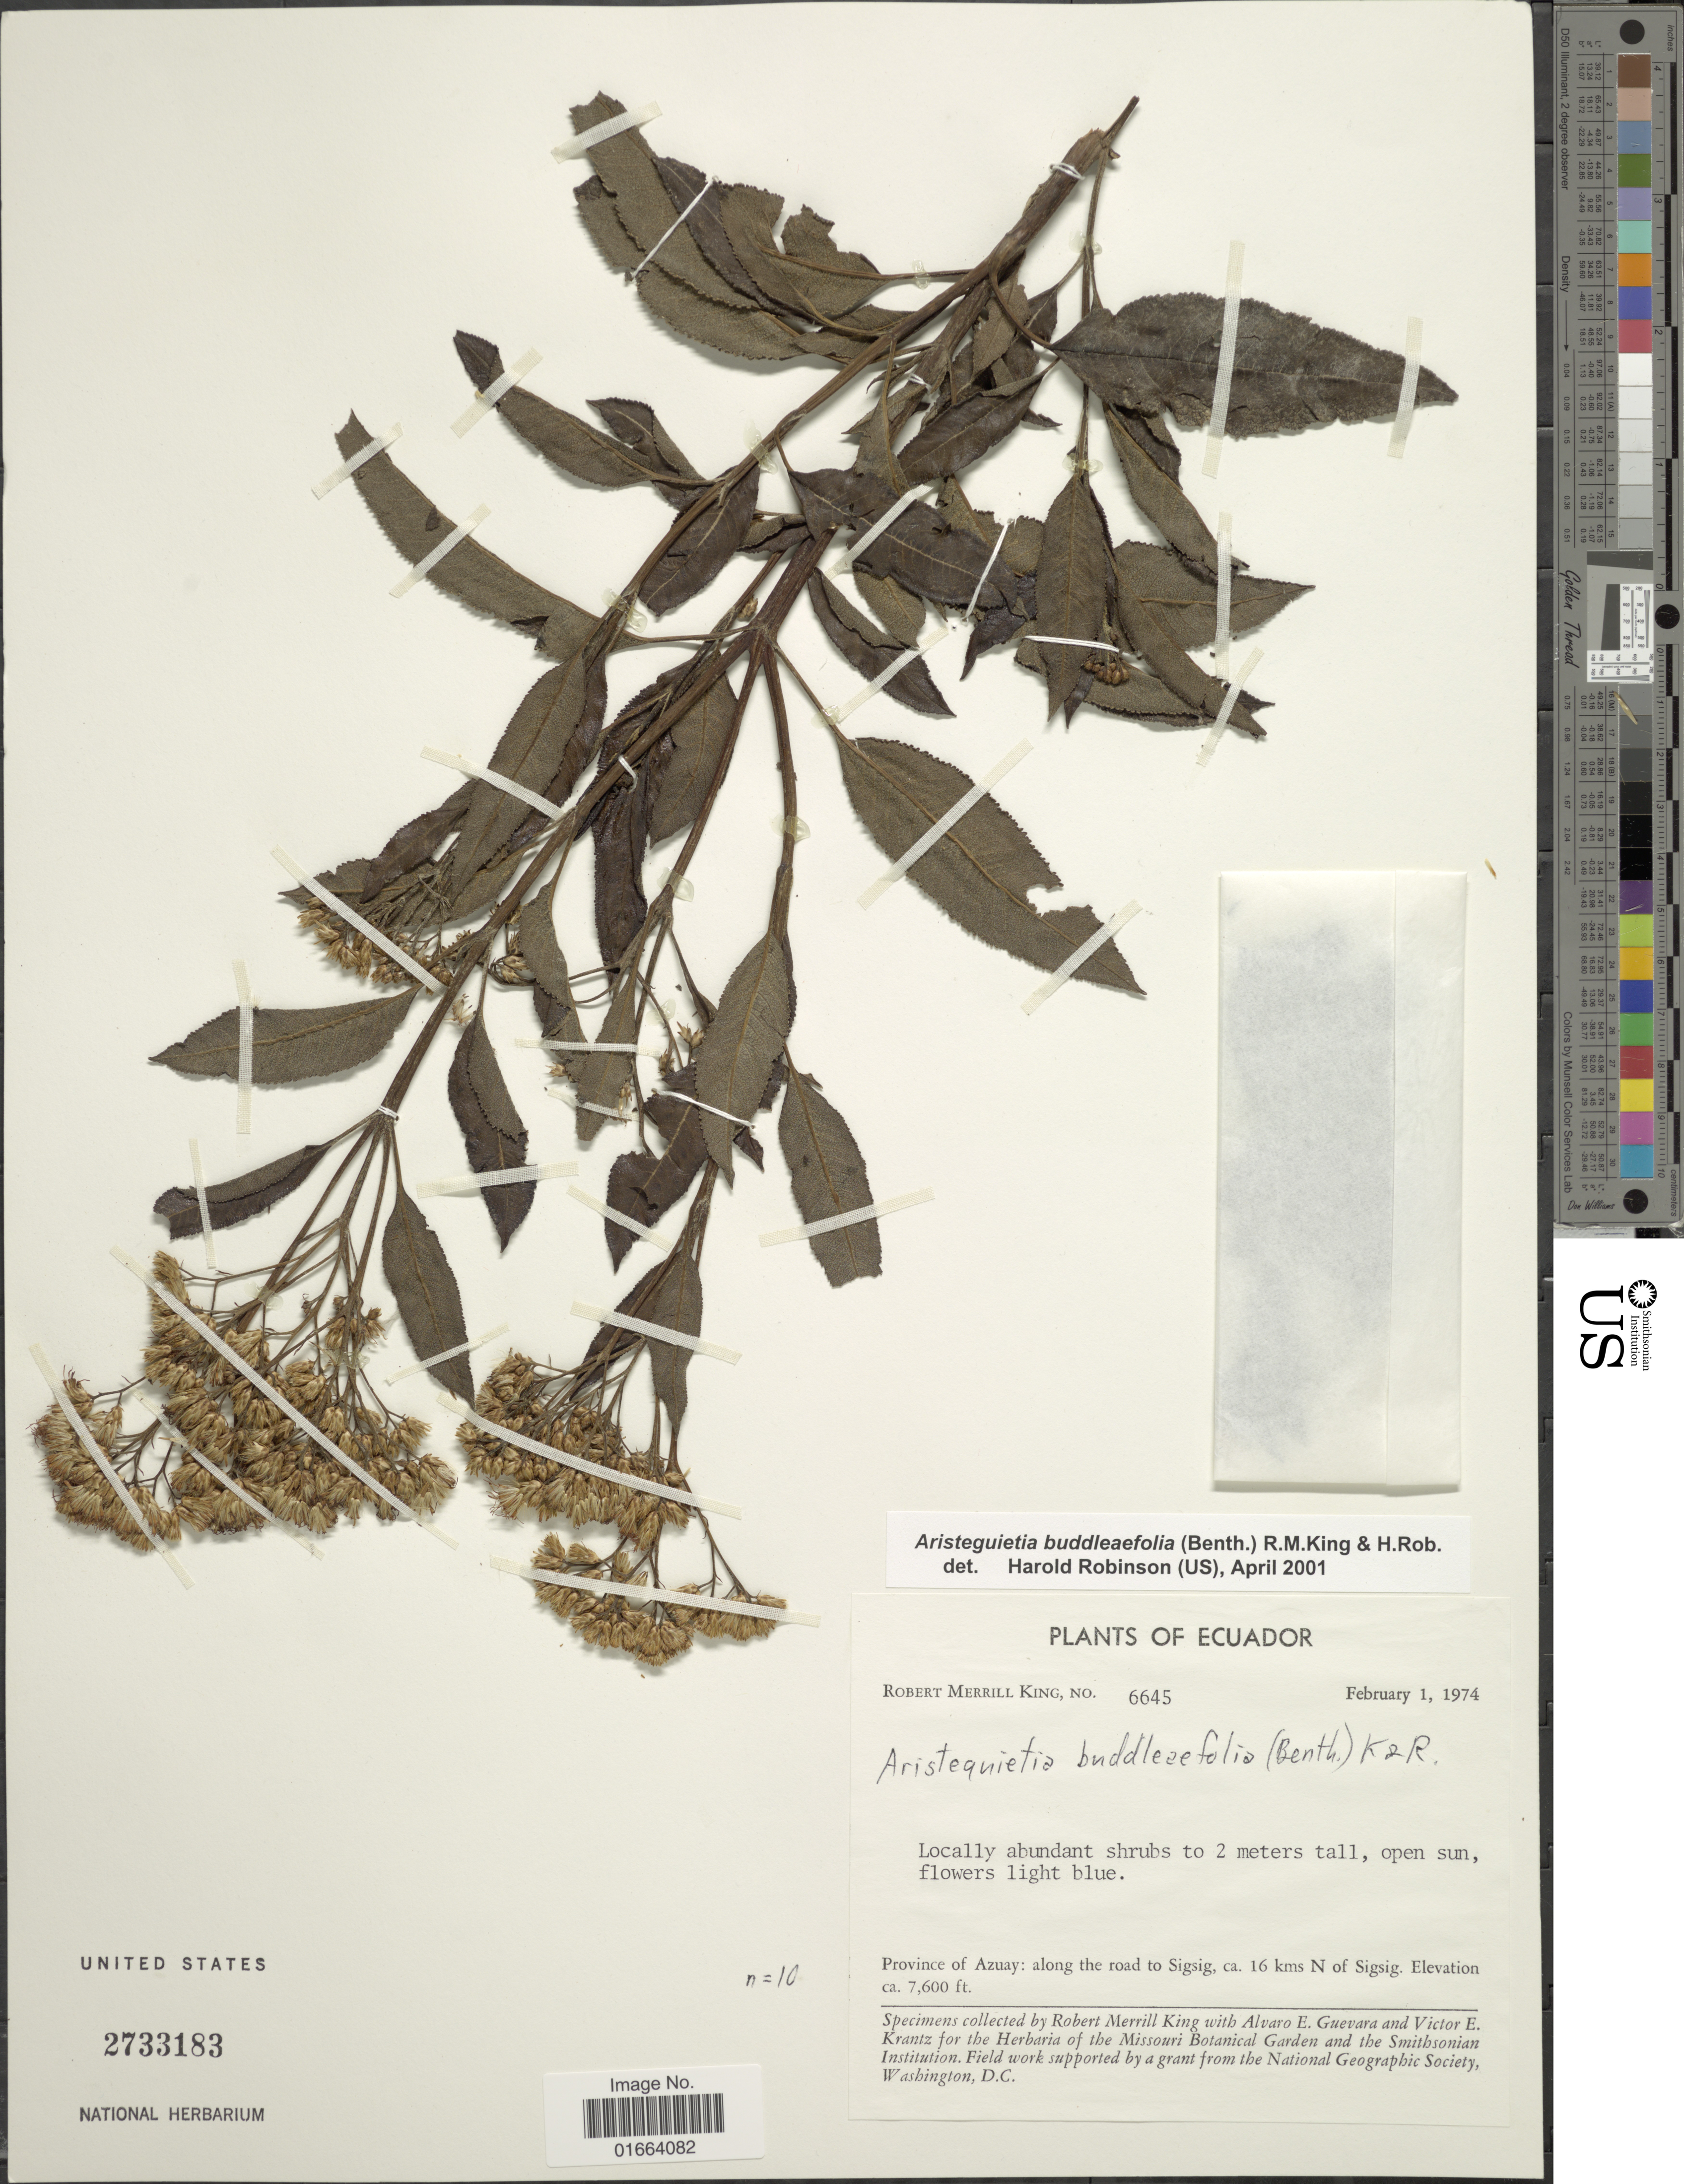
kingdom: Plantae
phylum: Tracheophyta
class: Magnoliopsida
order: Asterales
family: Asteraceae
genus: Aristeguietia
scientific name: Aristeguietia buddleaefolia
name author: (Benth.) R.M. King & H. Rob.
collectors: R. M. King, A. E. Guevara & V. Krantz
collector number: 6645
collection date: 1974-02-01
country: Ecuador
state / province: Azuay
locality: Along the road to Sigsig, ca. 16 kms N of Sigsig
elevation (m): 2316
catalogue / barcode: US 2733183